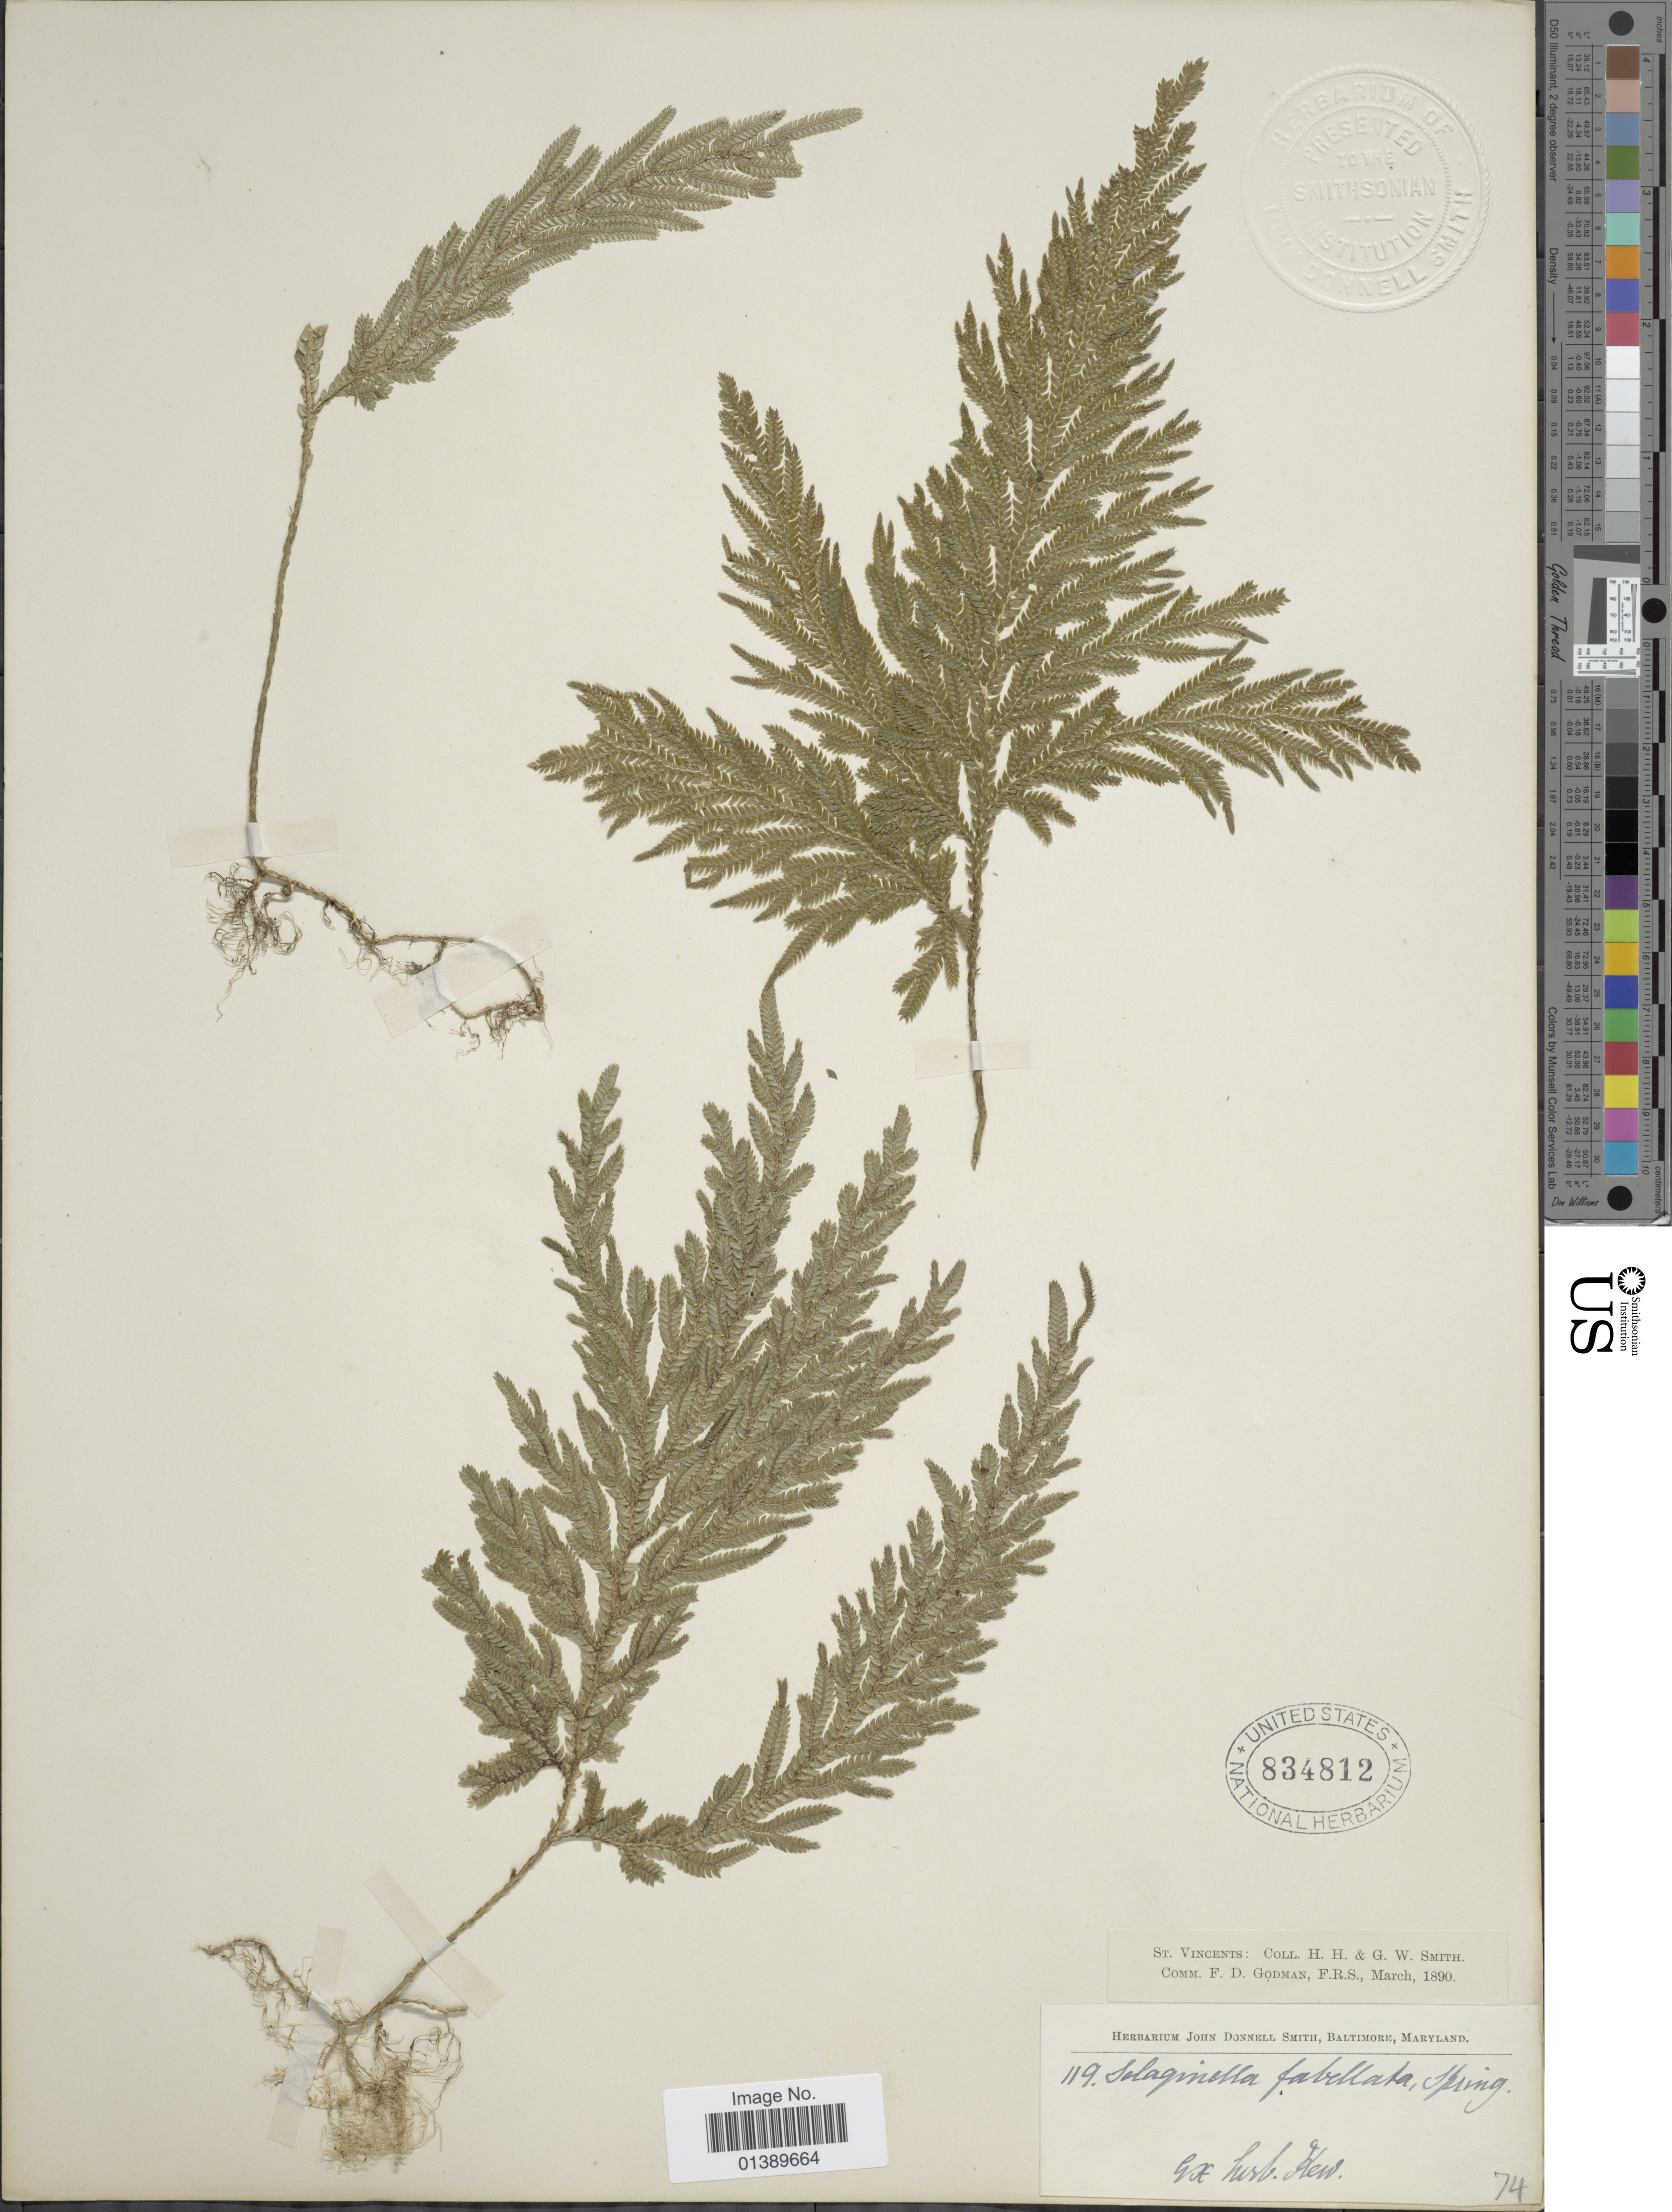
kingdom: Plantae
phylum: Tracheophyta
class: Lycopodiopsida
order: Selaginellales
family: Selaginellaceae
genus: Selaginella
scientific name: Selaginella flabellata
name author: L.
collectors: H. H. Smith & G. Smith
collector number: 119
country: St. Vincent - Grenadines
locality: St Vincents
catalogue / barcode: US 834812